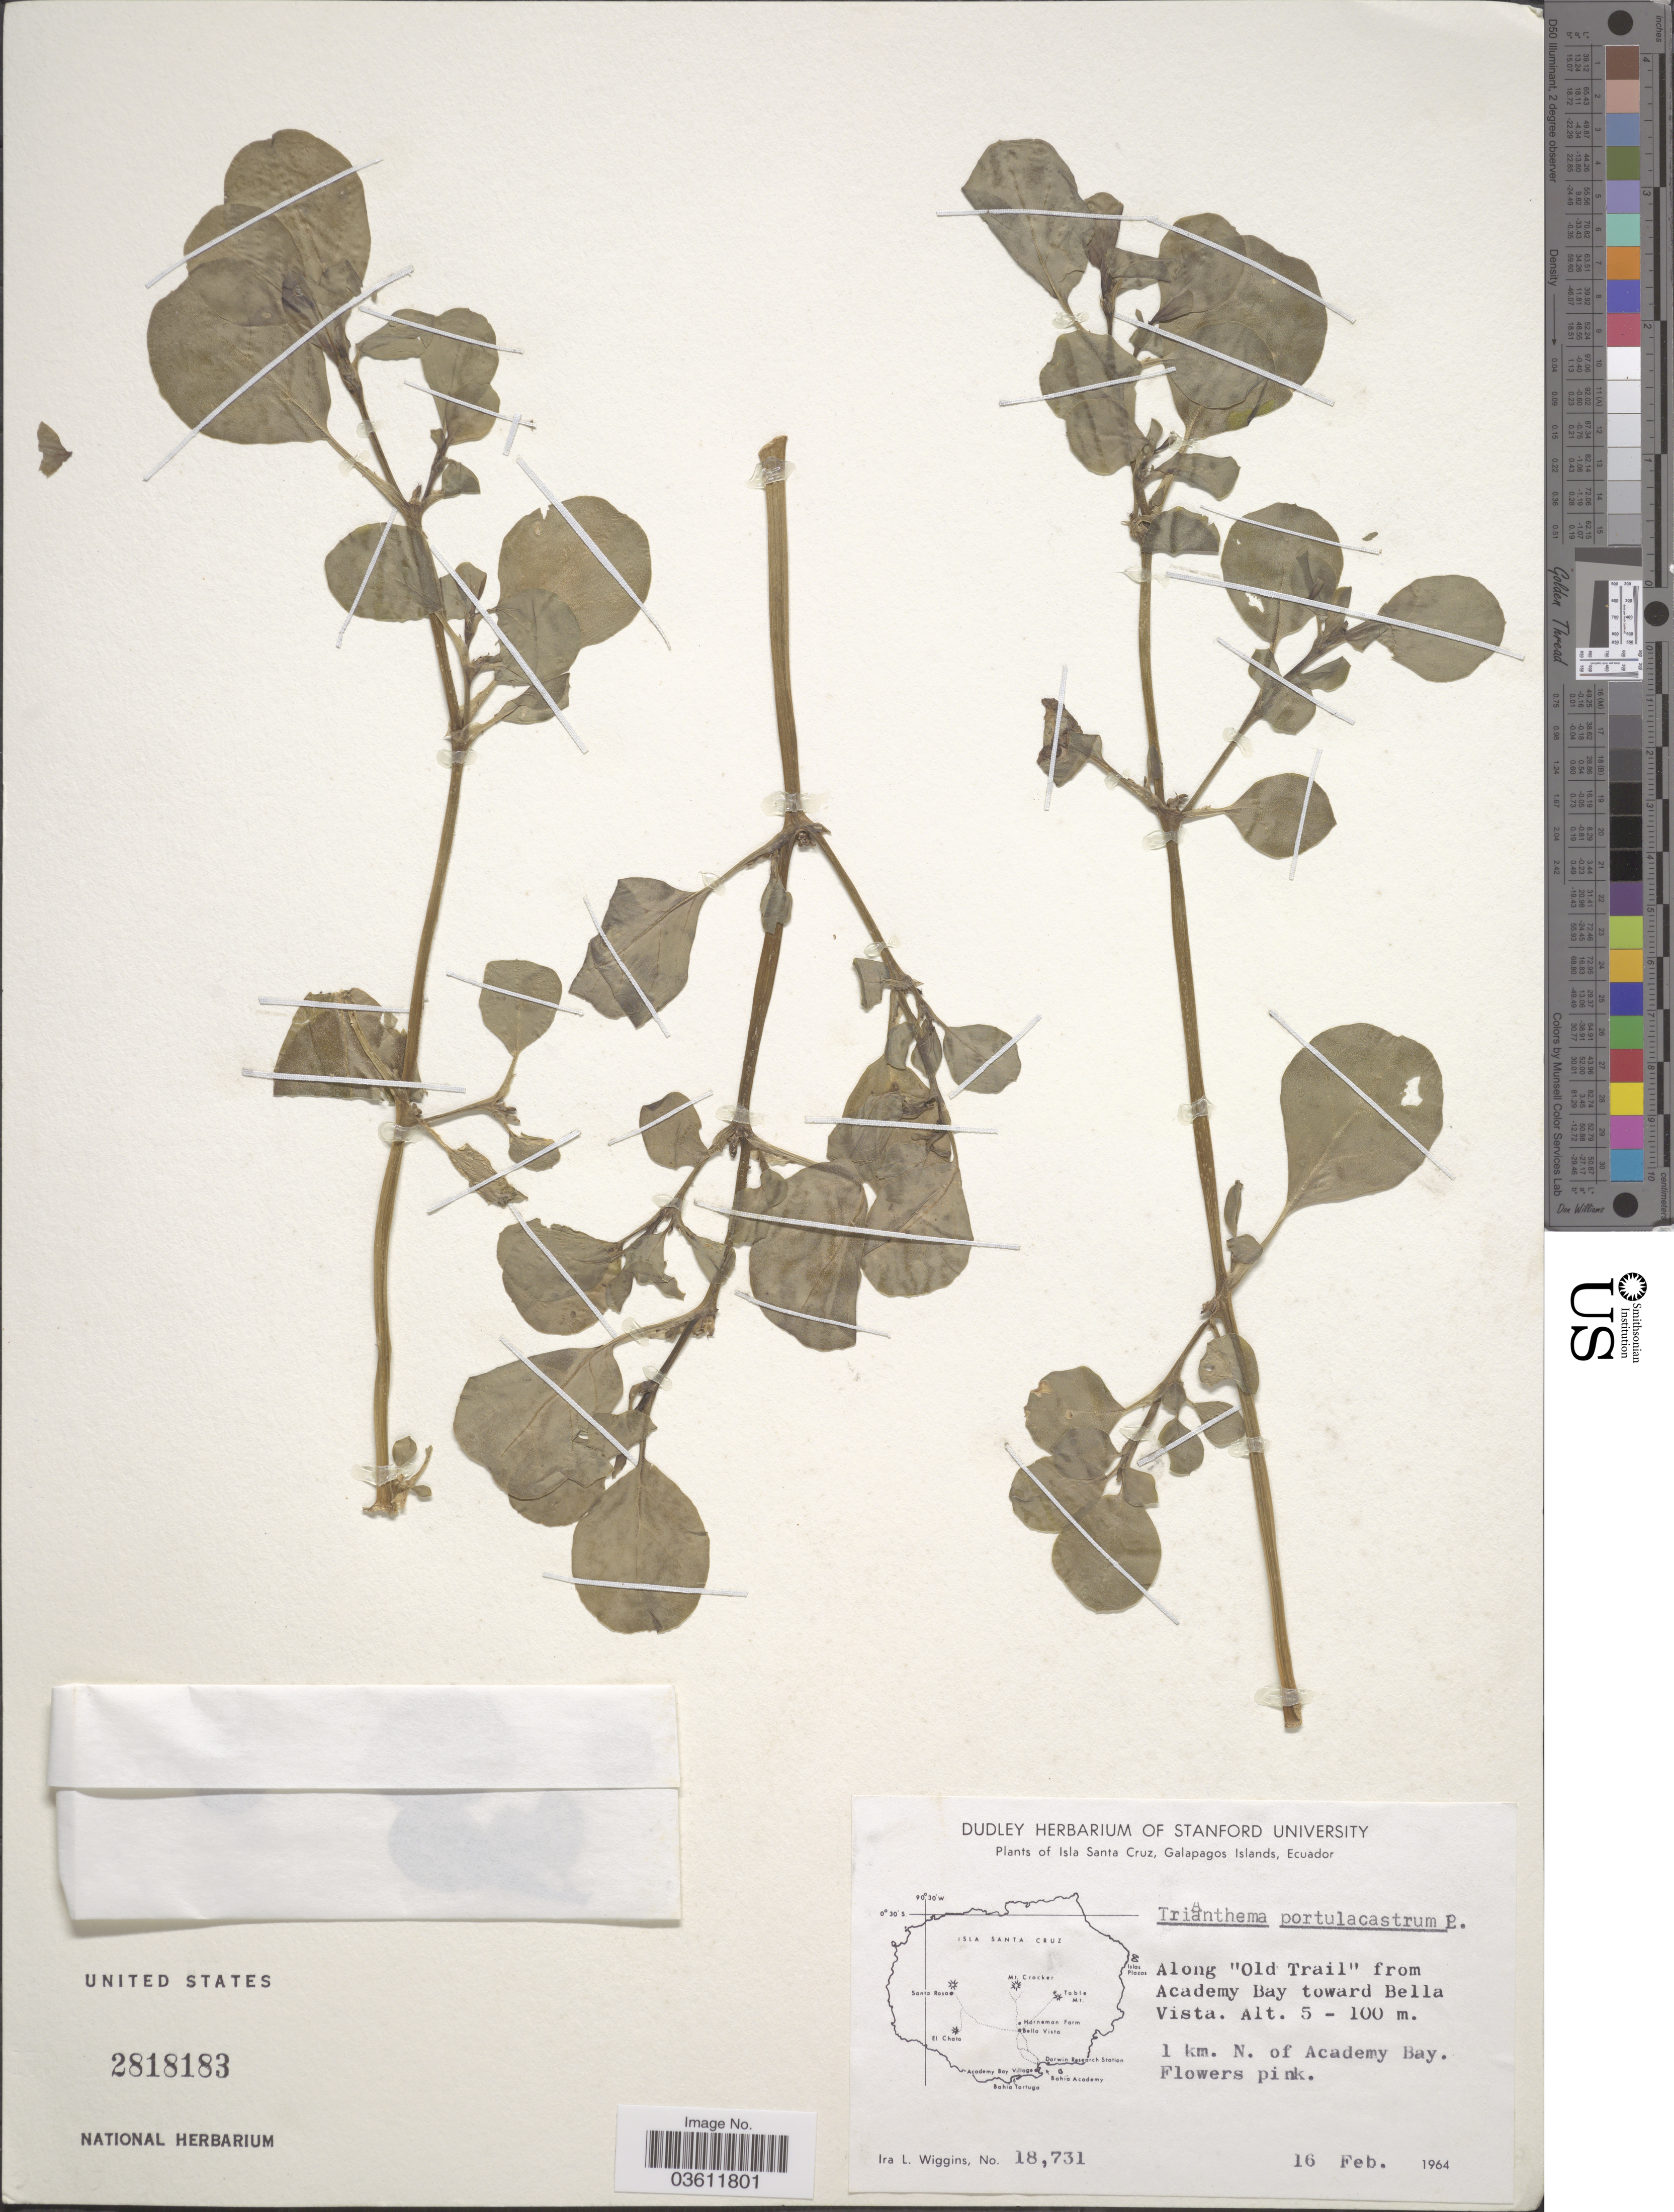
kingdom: Plantae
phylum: Tracheophyta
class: Magnoliopsida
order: Caryophyllales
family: Aizoaceae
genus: Trianthema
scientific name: Trianthema portulacastrum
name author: L.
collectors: I. L. Wiggins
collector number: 18731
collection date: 1964-02-16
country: Ecuador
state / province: Colón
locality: Isla Santa Cruz, Galapagos Islands. Along "Old Trail" from Academy Bay toward Bella Vista. 1 km. N. of Academy Bay.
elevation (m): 5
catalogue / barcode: US 2818183